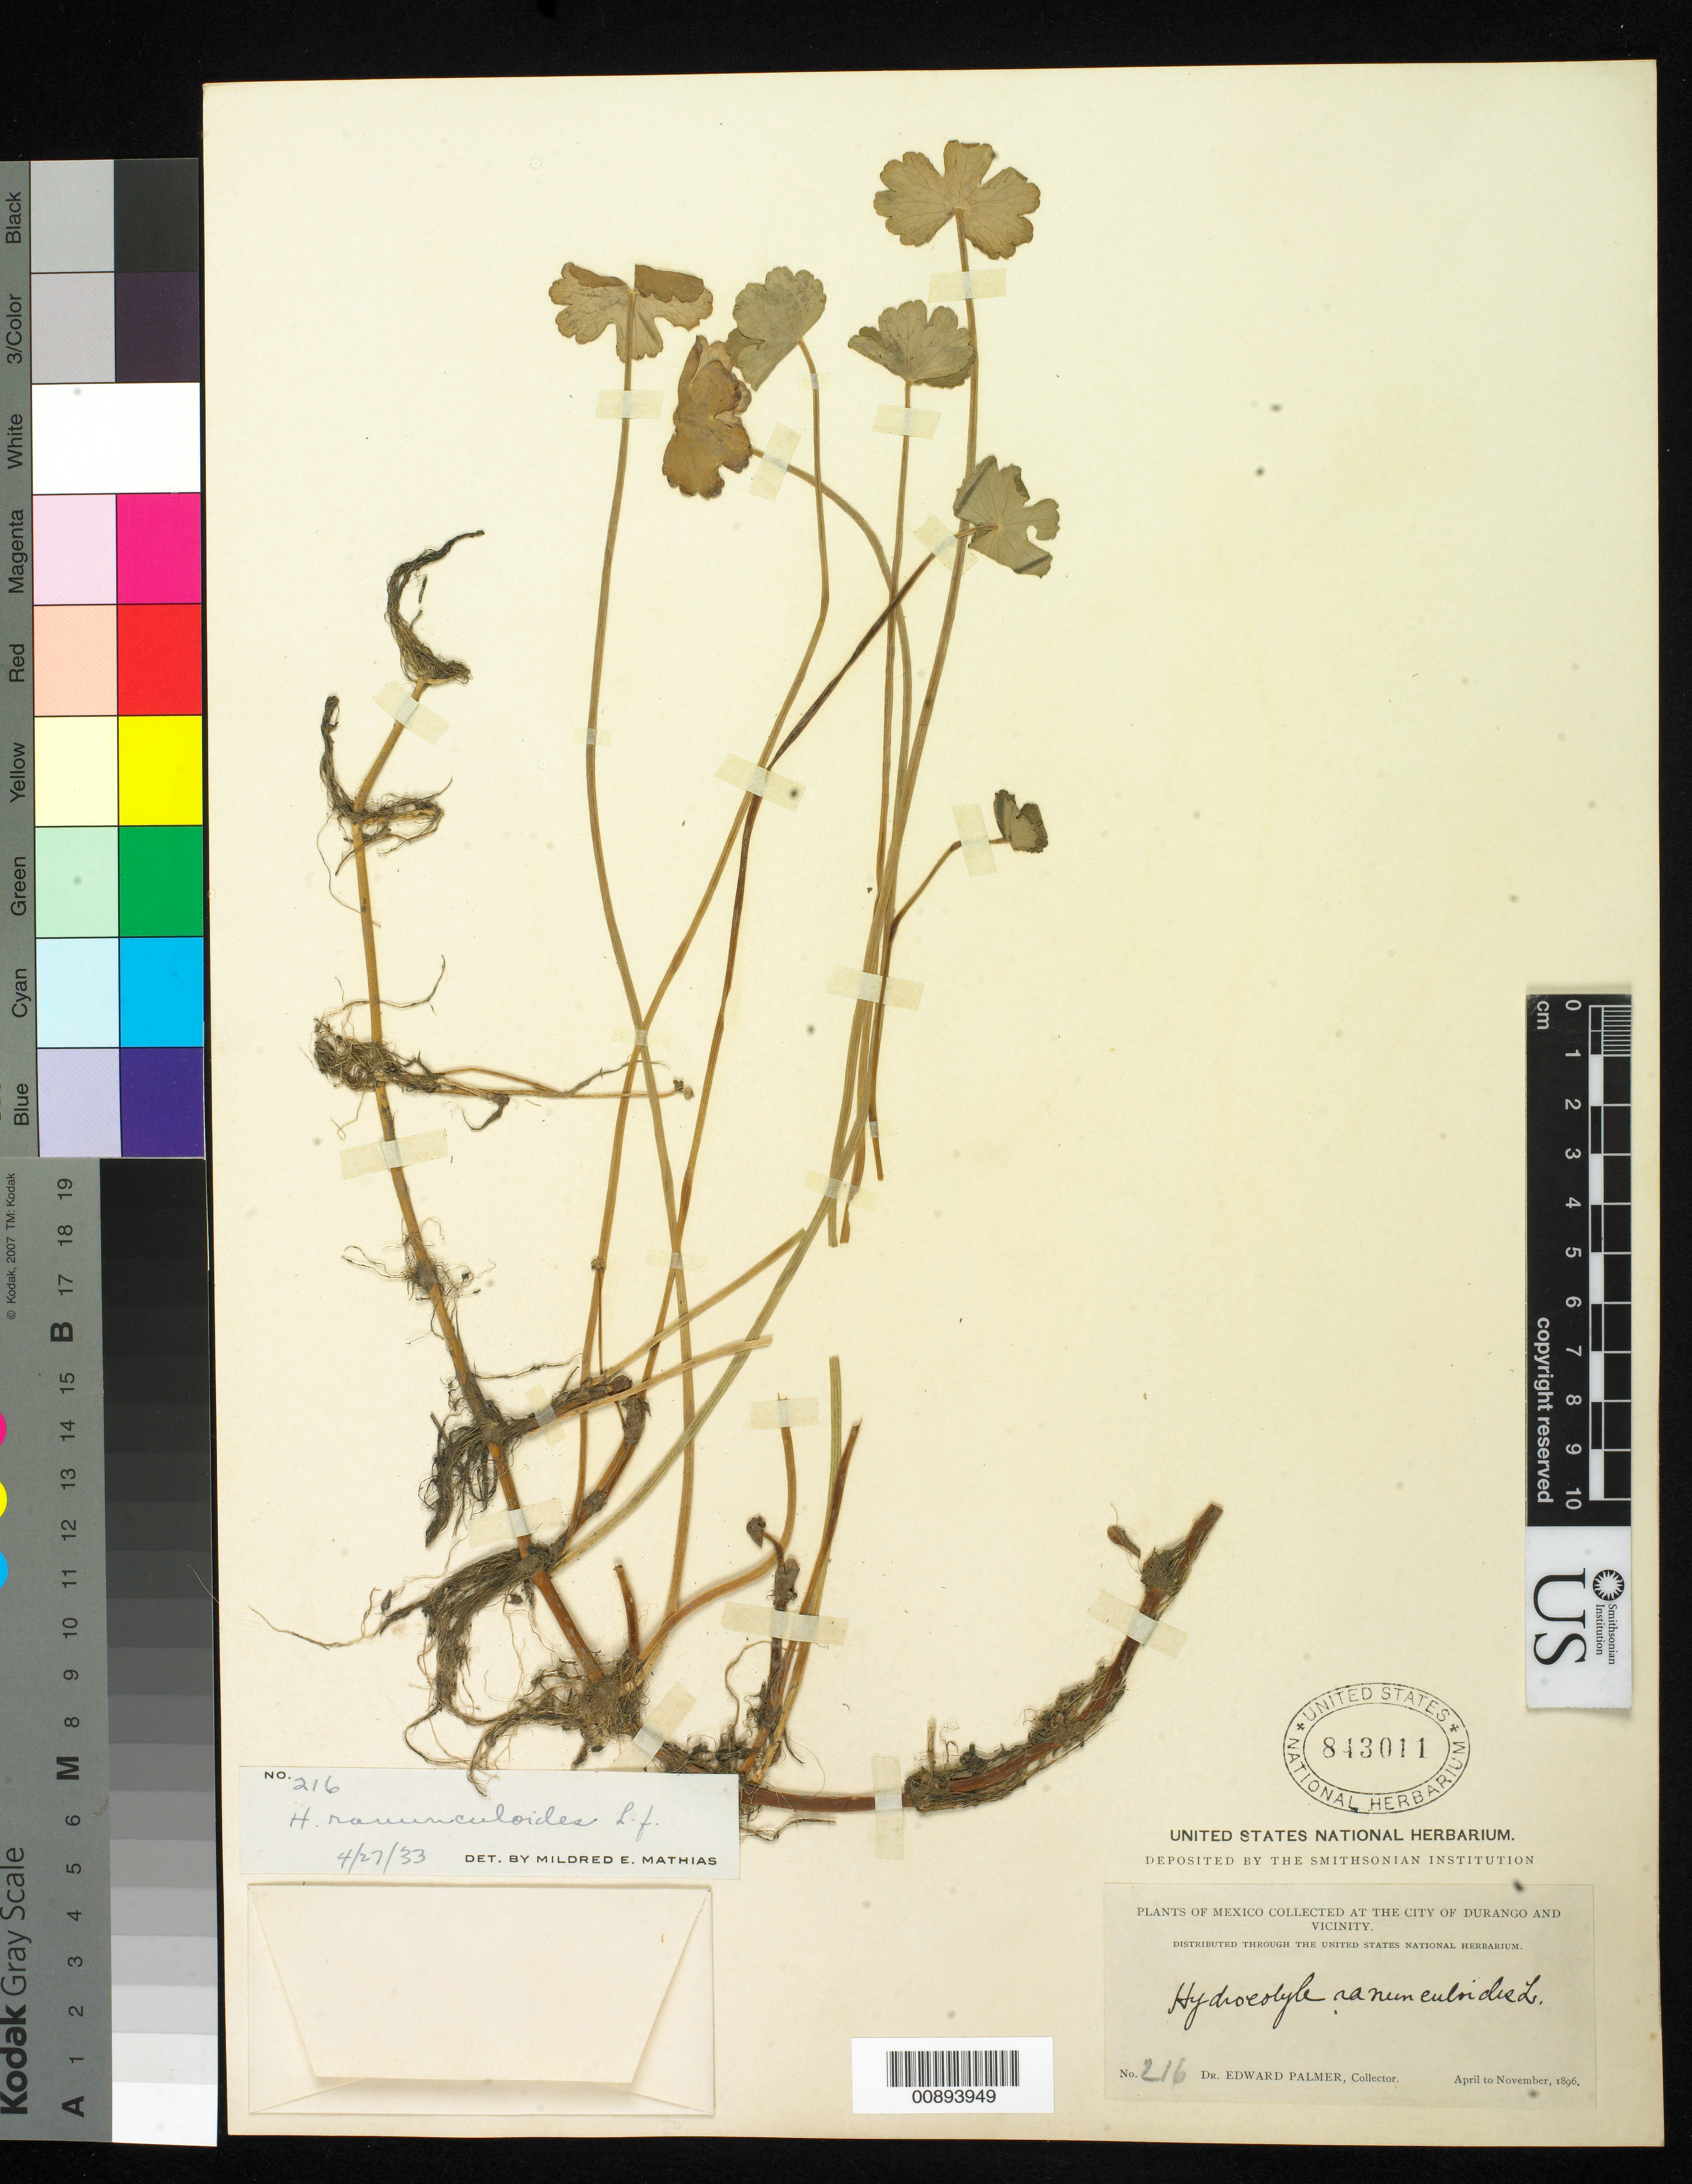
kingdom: Plantae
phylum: Tracheophyta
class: Magnoliopsida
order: Apiales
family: Araliaceae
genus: Hydrocotyle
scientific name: Hydrocotyle ranunculoides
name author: L. f.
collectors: E. Palmer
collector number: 216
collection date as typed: Apr 1896 to -- Nov 1896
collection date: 1896-04/1896-11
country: Mexico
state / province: Durango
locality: City of Durango and vicinity.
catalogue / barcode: US 843011